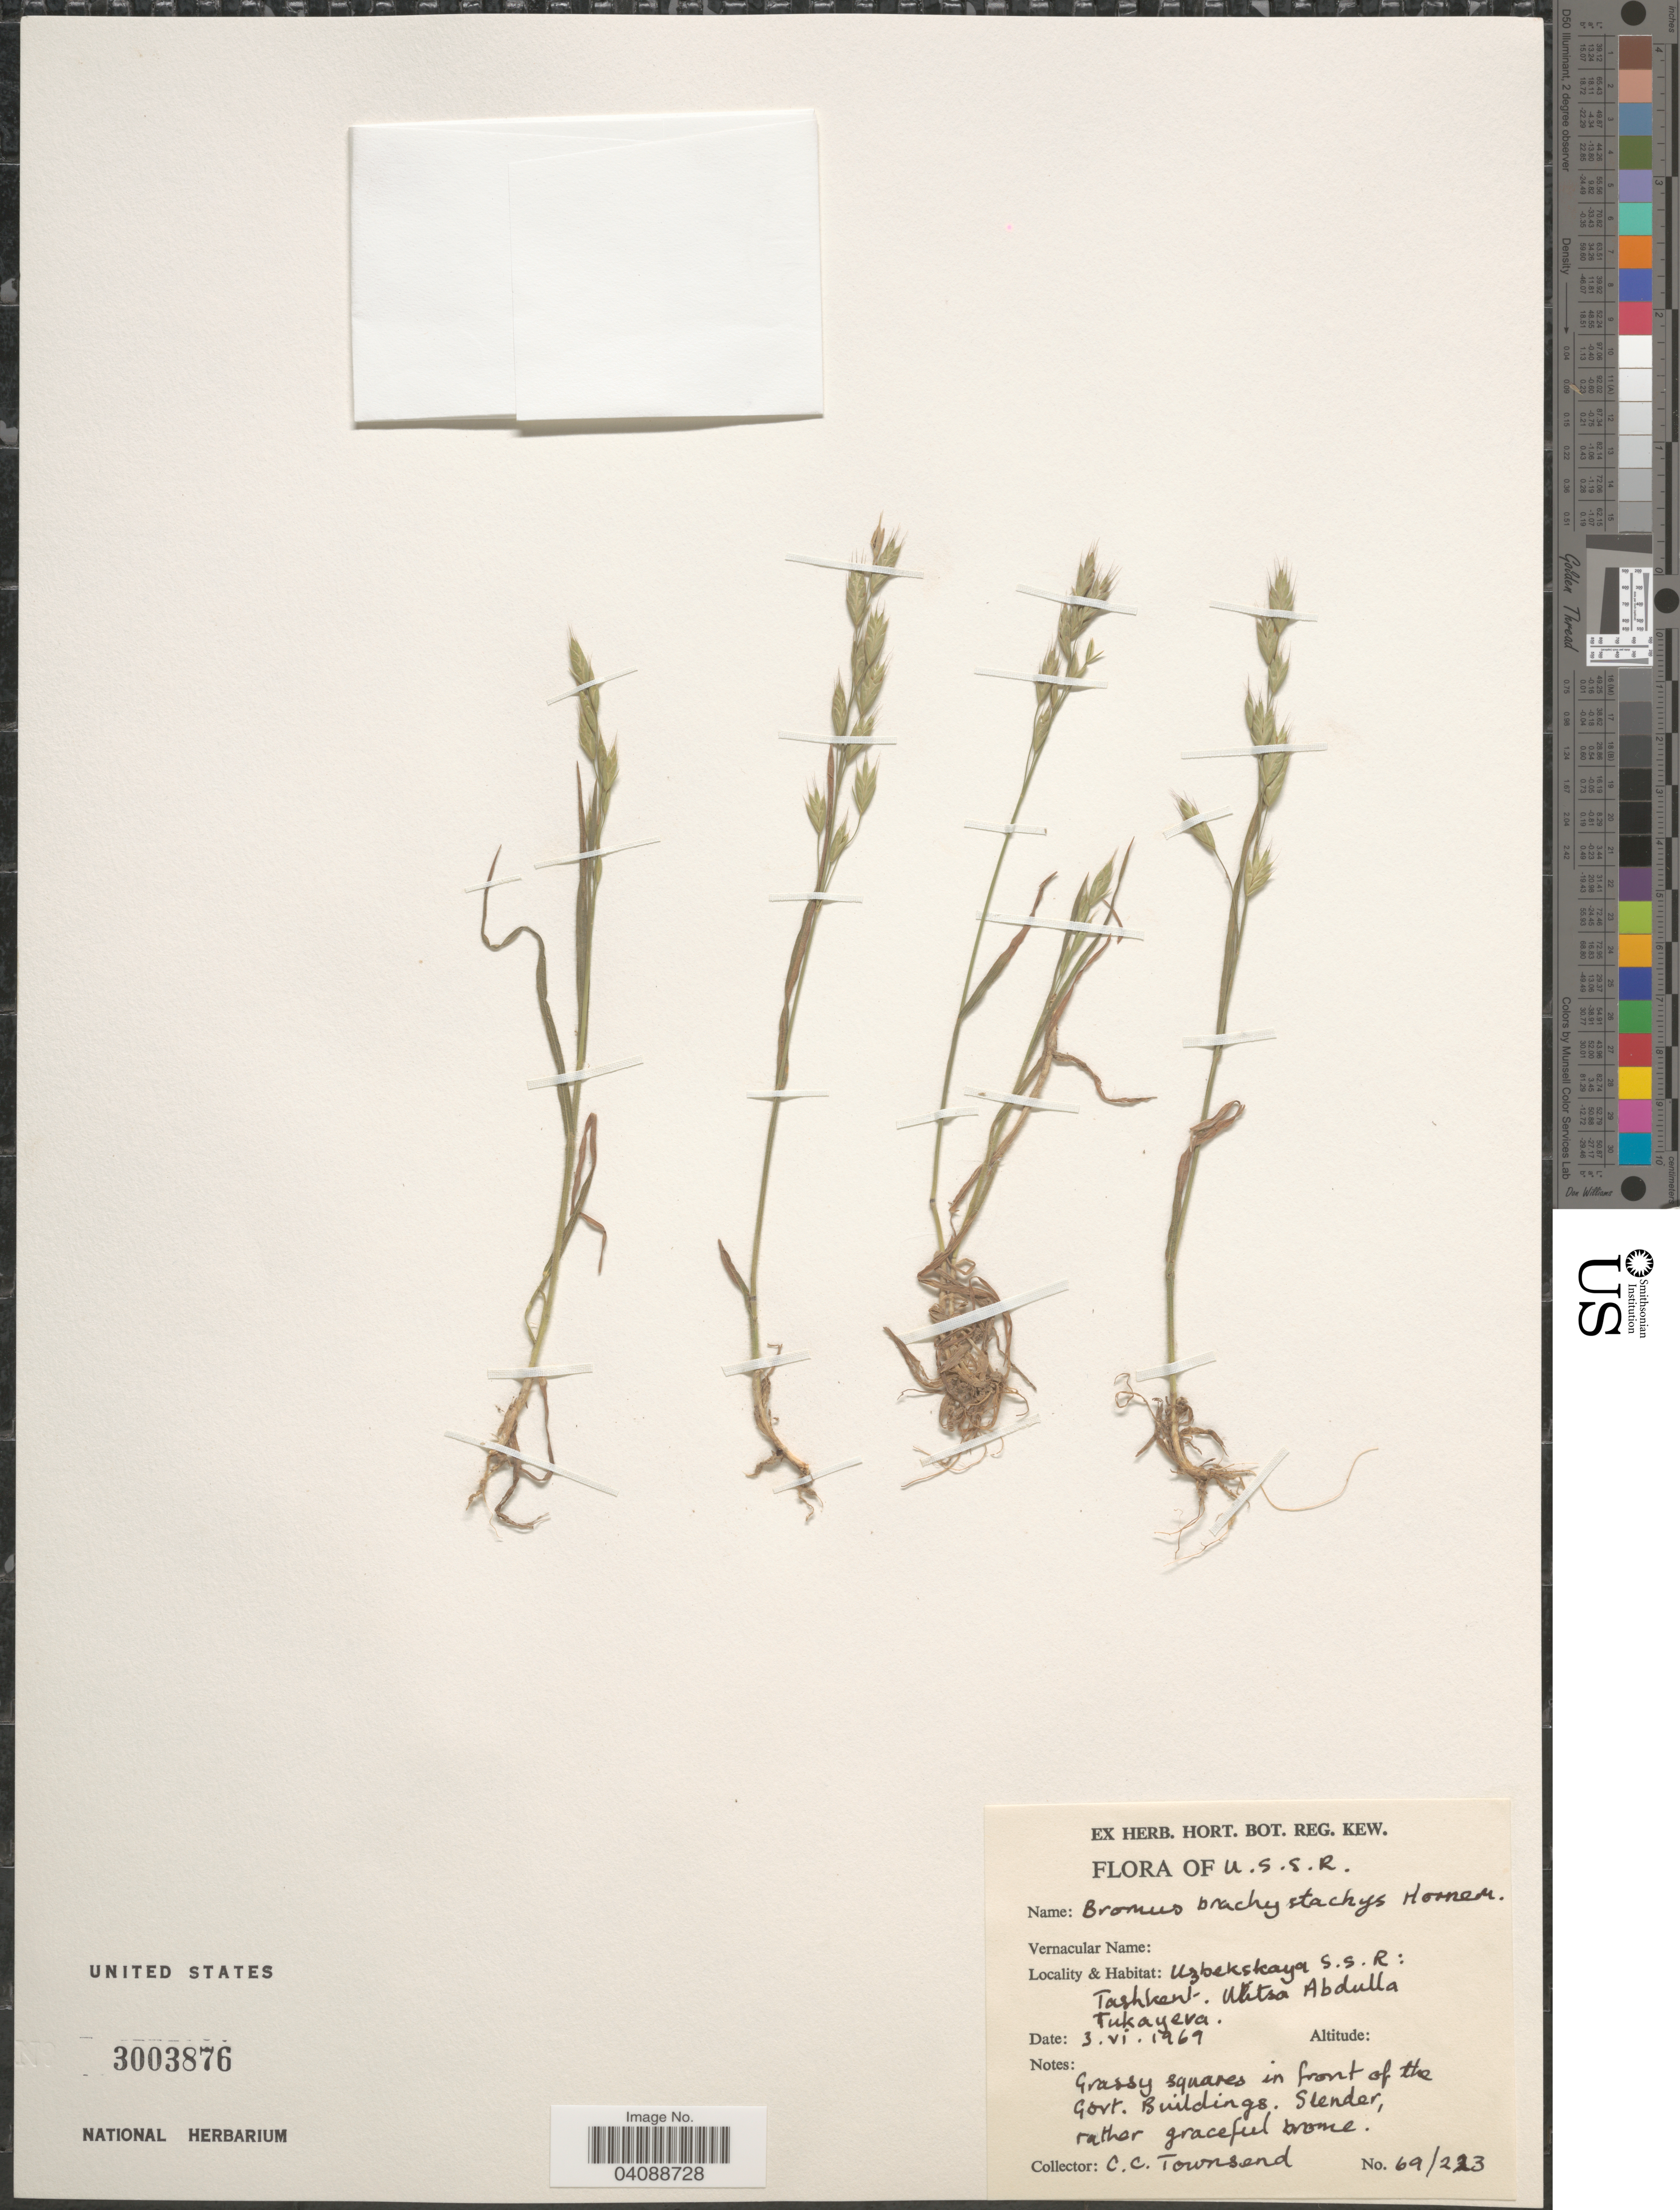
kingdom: Plantae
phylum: Tracheophyta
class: Liliopsida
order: Poales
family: Poaceae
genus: Bromus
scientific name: Bromus brachystachys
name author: Hornung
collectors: C. C. Townsend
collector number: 69/223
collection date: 1969-06-03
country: Uzbekistan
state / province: Toshkent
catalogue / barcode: US 3003876